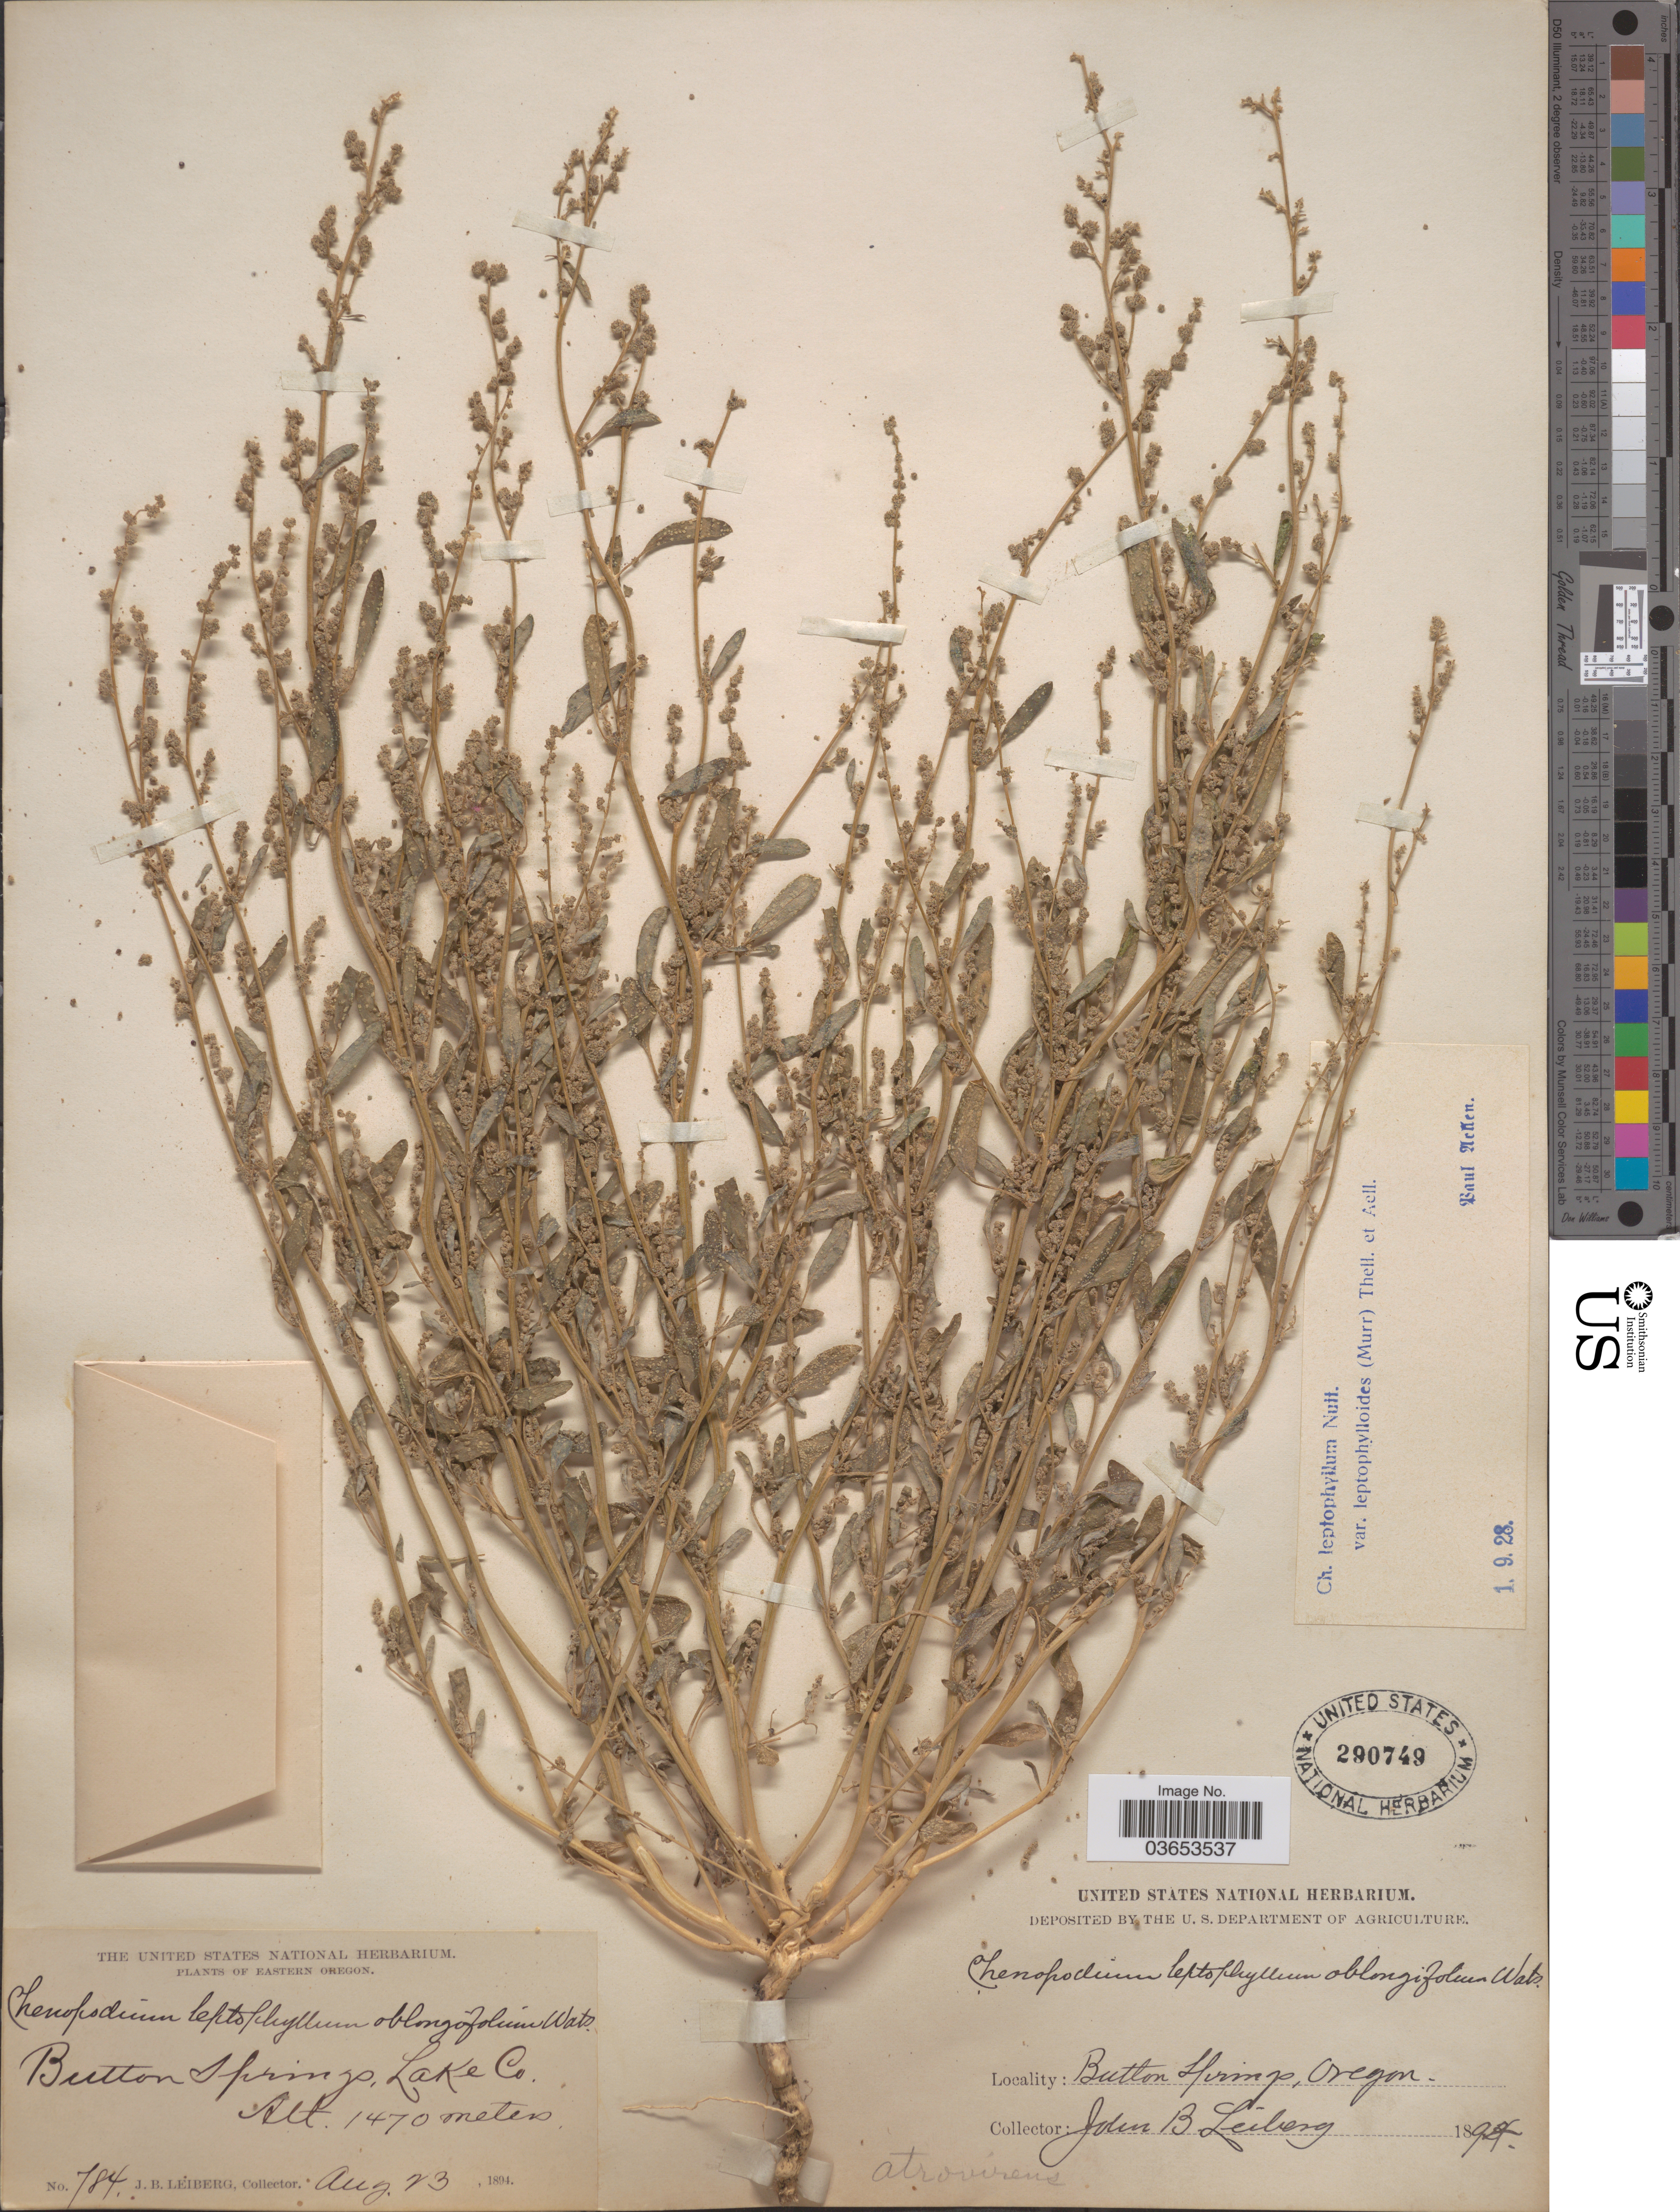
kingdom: Plantae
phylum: Tracheophyta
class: Magnoliopsida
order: Caryophyllales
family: Amaranthaceae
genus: Chenopodium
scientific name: Chenopodium leptophyllum var. leptophylloides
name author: (Murr) Thell. & Aellen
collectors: J. B. Leiberg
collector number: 784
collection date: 1894-08-23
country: United States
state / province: Oregon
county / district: Lake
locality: Eastern Oregon. Button Springs, Lake Co.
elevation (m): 1470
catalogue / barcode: US 290749